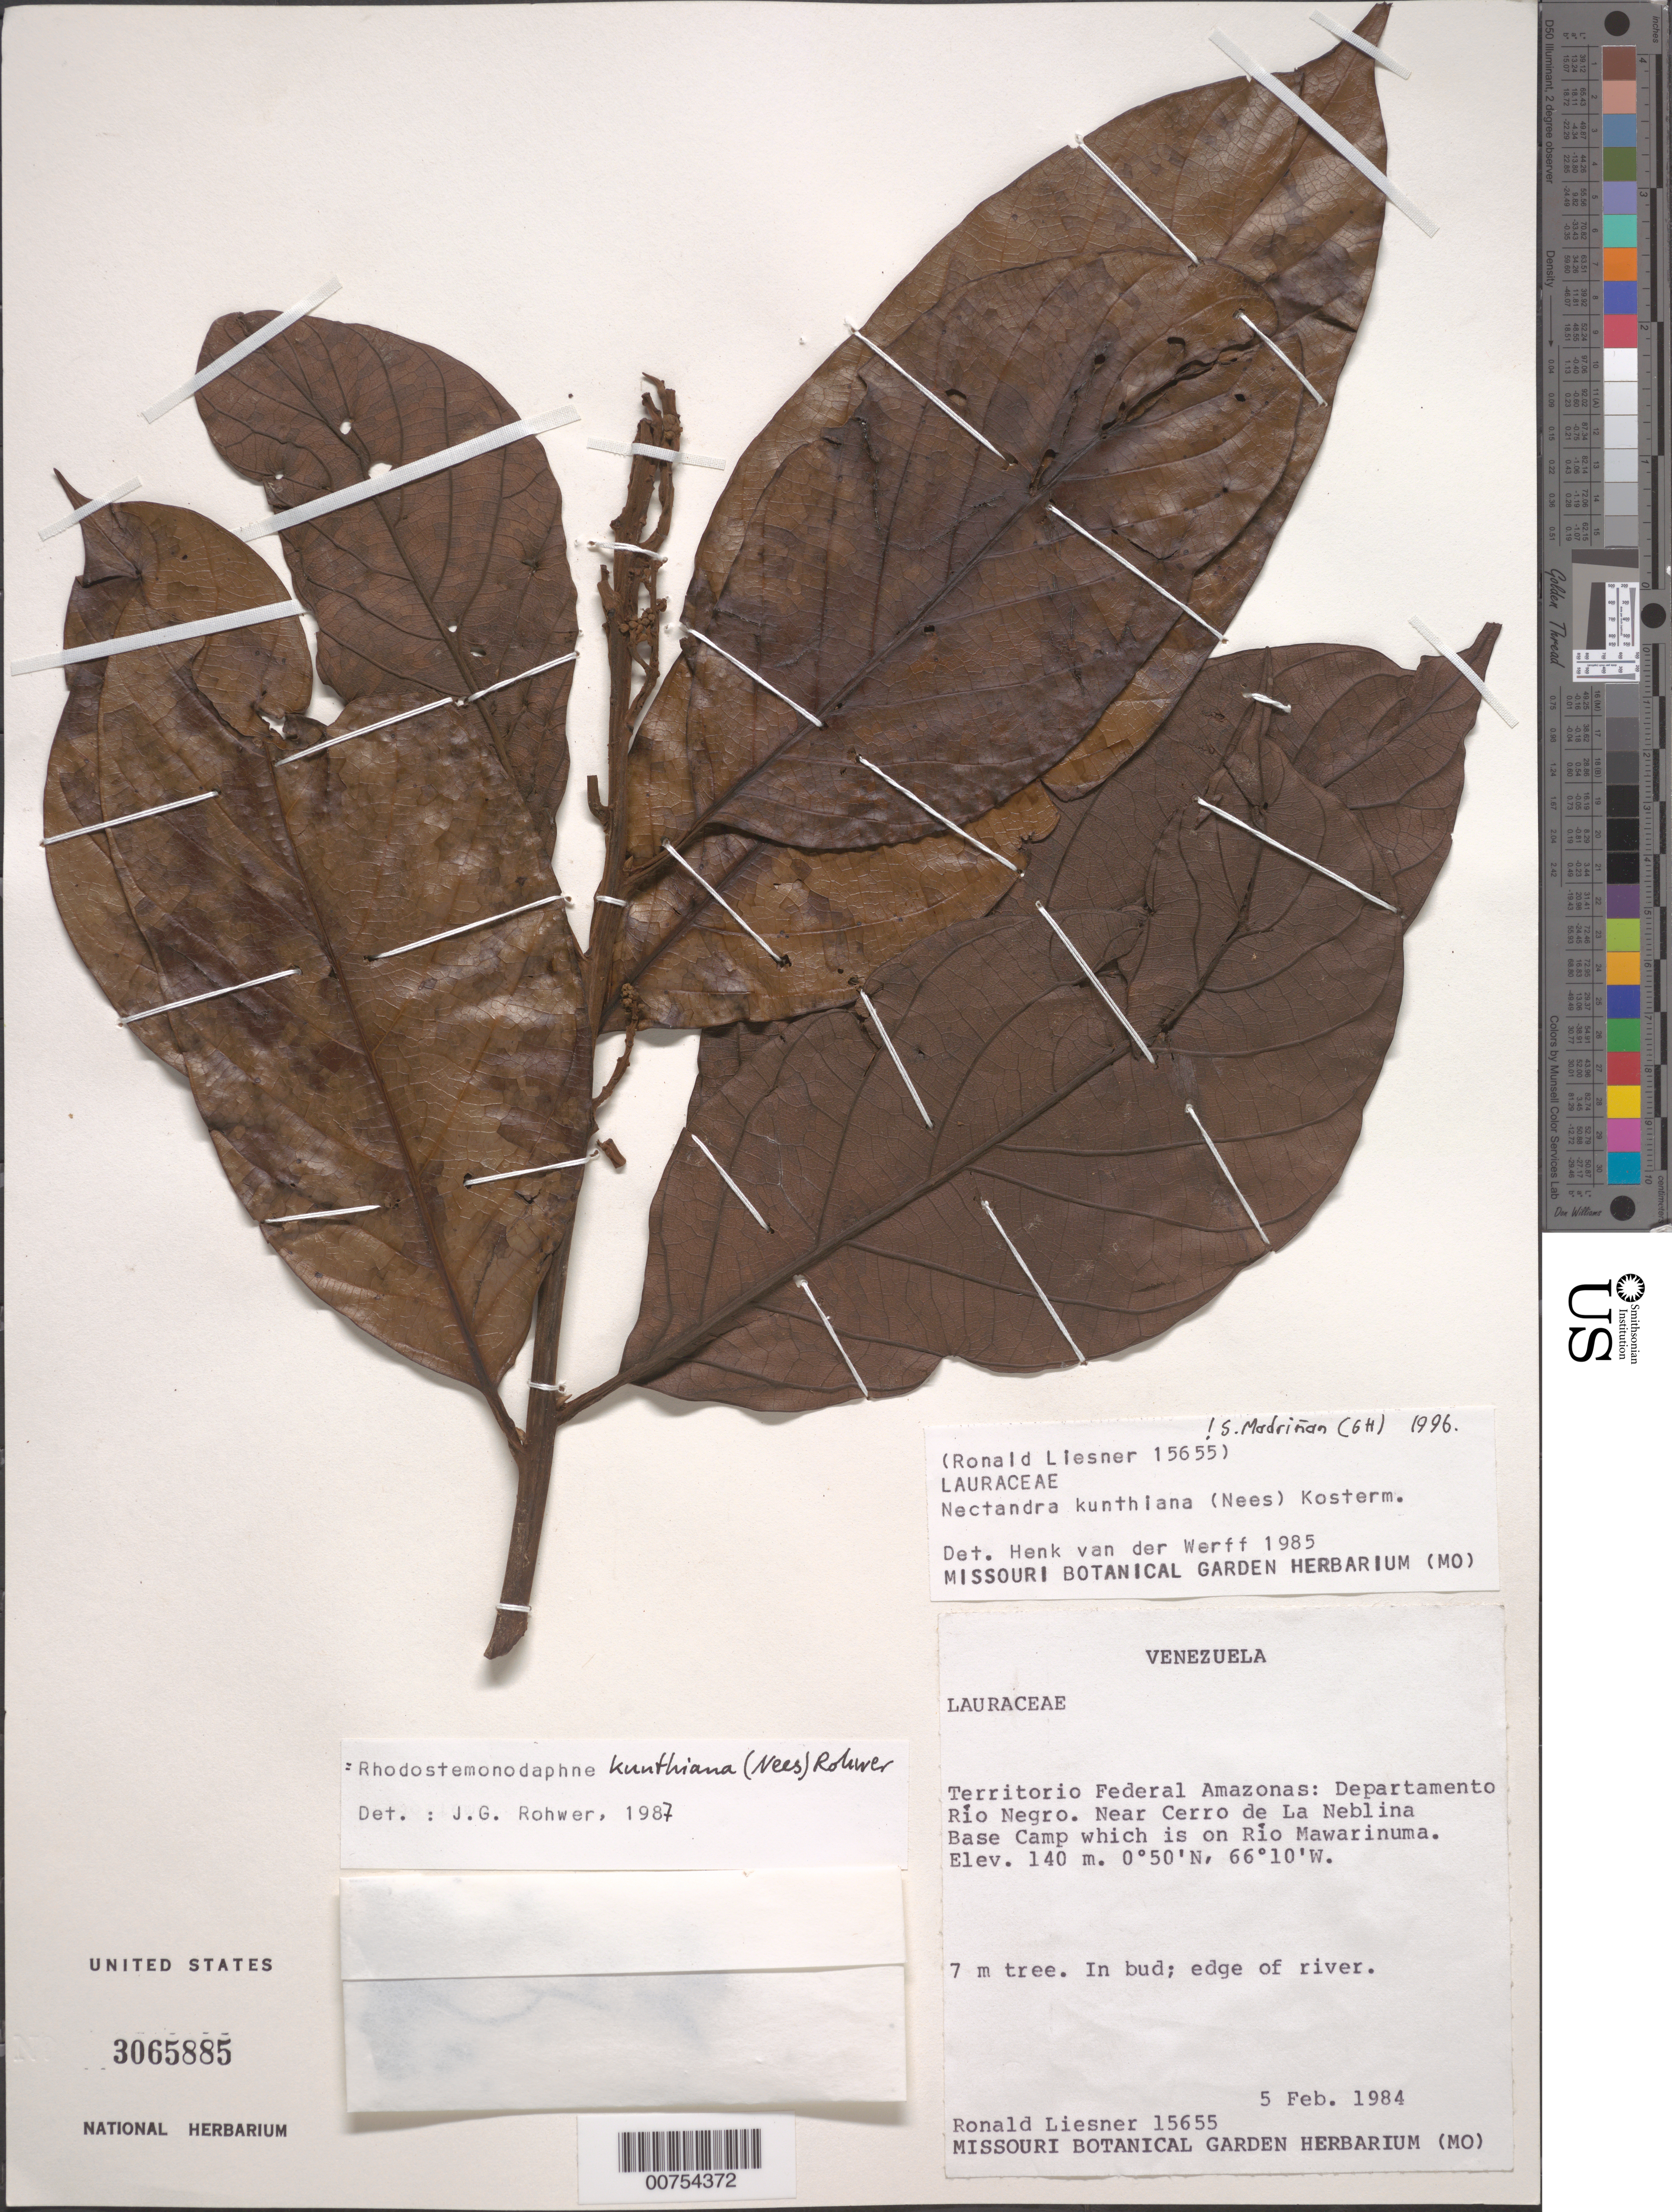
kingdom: Plantae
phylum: Tracheophyta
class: Magnoliopsida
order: Laurales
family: Lauraceae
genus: Rhodostemonodaphne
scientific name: Rhodostemonodaphne kunthiana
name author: (Nees) Rohwer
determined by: Rohwer, J. G.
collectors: R. L. Liesner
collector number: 15655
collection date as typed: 5-Feb-84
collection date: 1984-02-05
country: Venezuela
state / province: Amazonas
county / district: Río Negro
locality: Cerro de La Neblina Base Camp, close to, on Río Mawarinuma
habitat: Edge of river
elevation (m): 140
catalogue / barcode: US 3065885